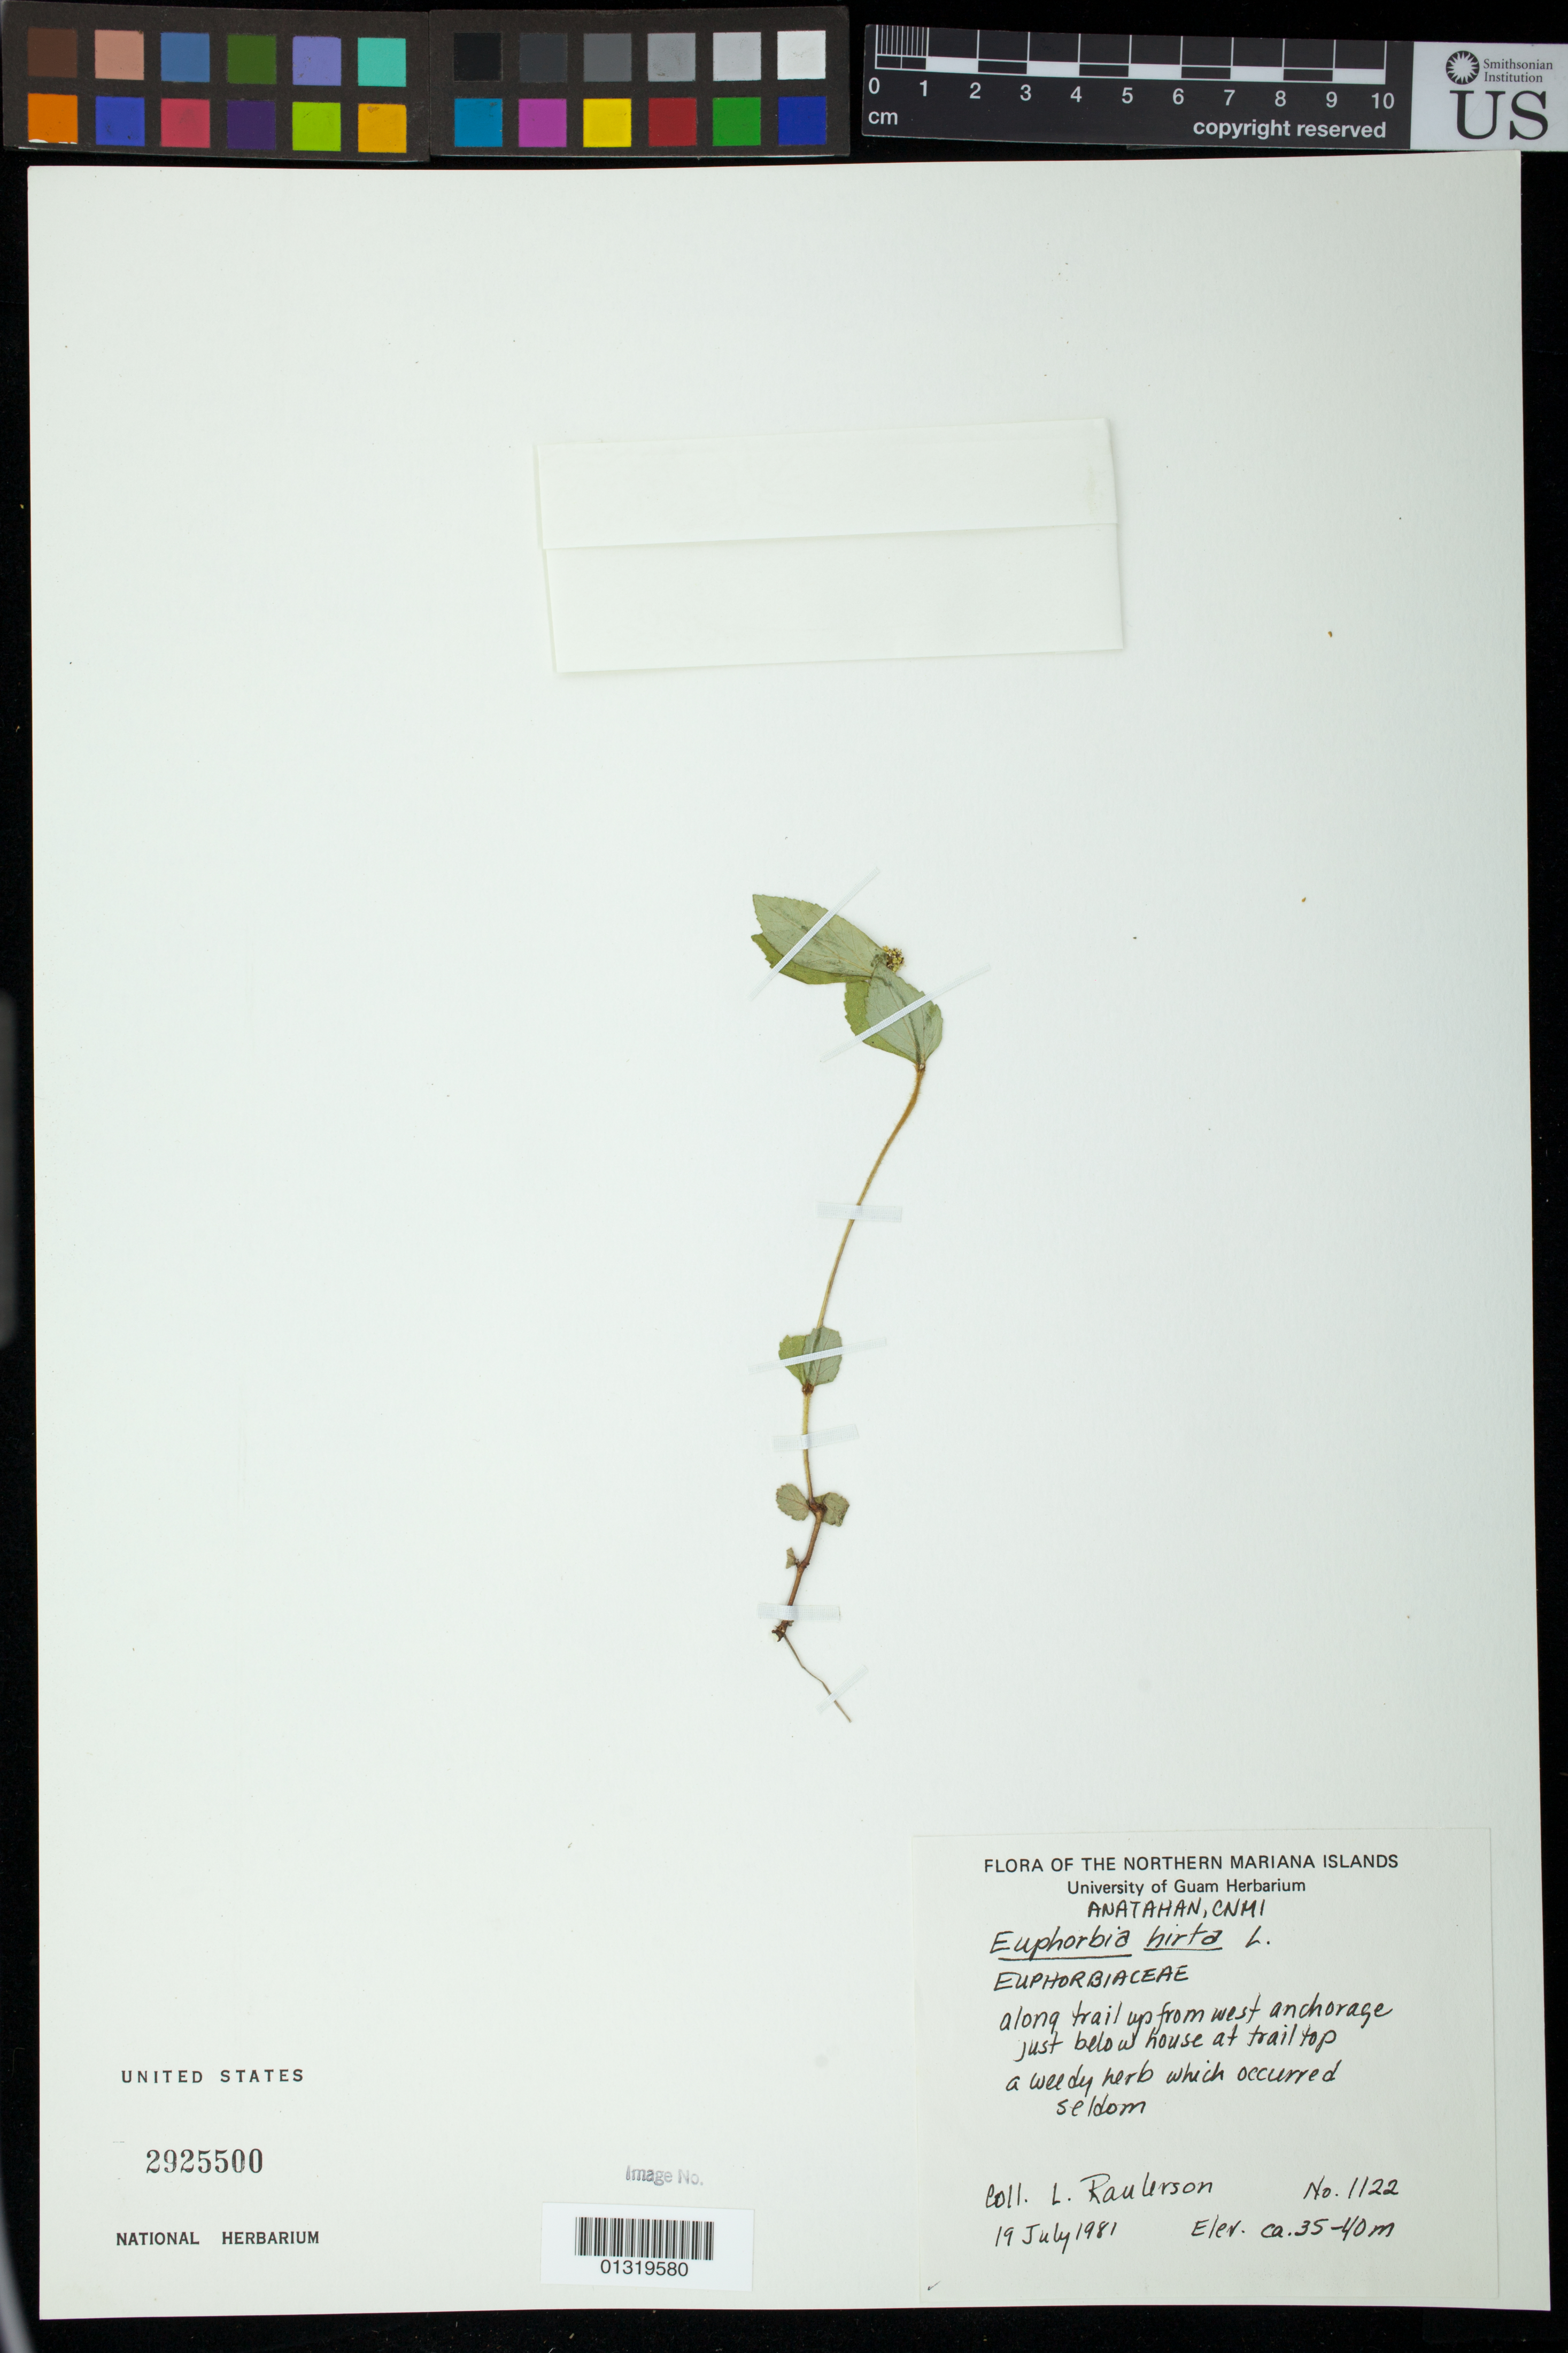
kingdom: Plantae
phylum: Tracheophyta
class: Magnoliopsida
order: Malpighiales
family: Euphorbiaceae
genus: Euphorbia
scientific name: Euphorbia hirta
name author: L.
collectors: L. Raulerson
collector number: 1122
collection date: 1981-07-19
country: Northern Mariana Islands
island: Anatahan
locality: along trail up from west anchorage just below house at trail top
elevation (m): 35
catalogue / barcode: US 2925500